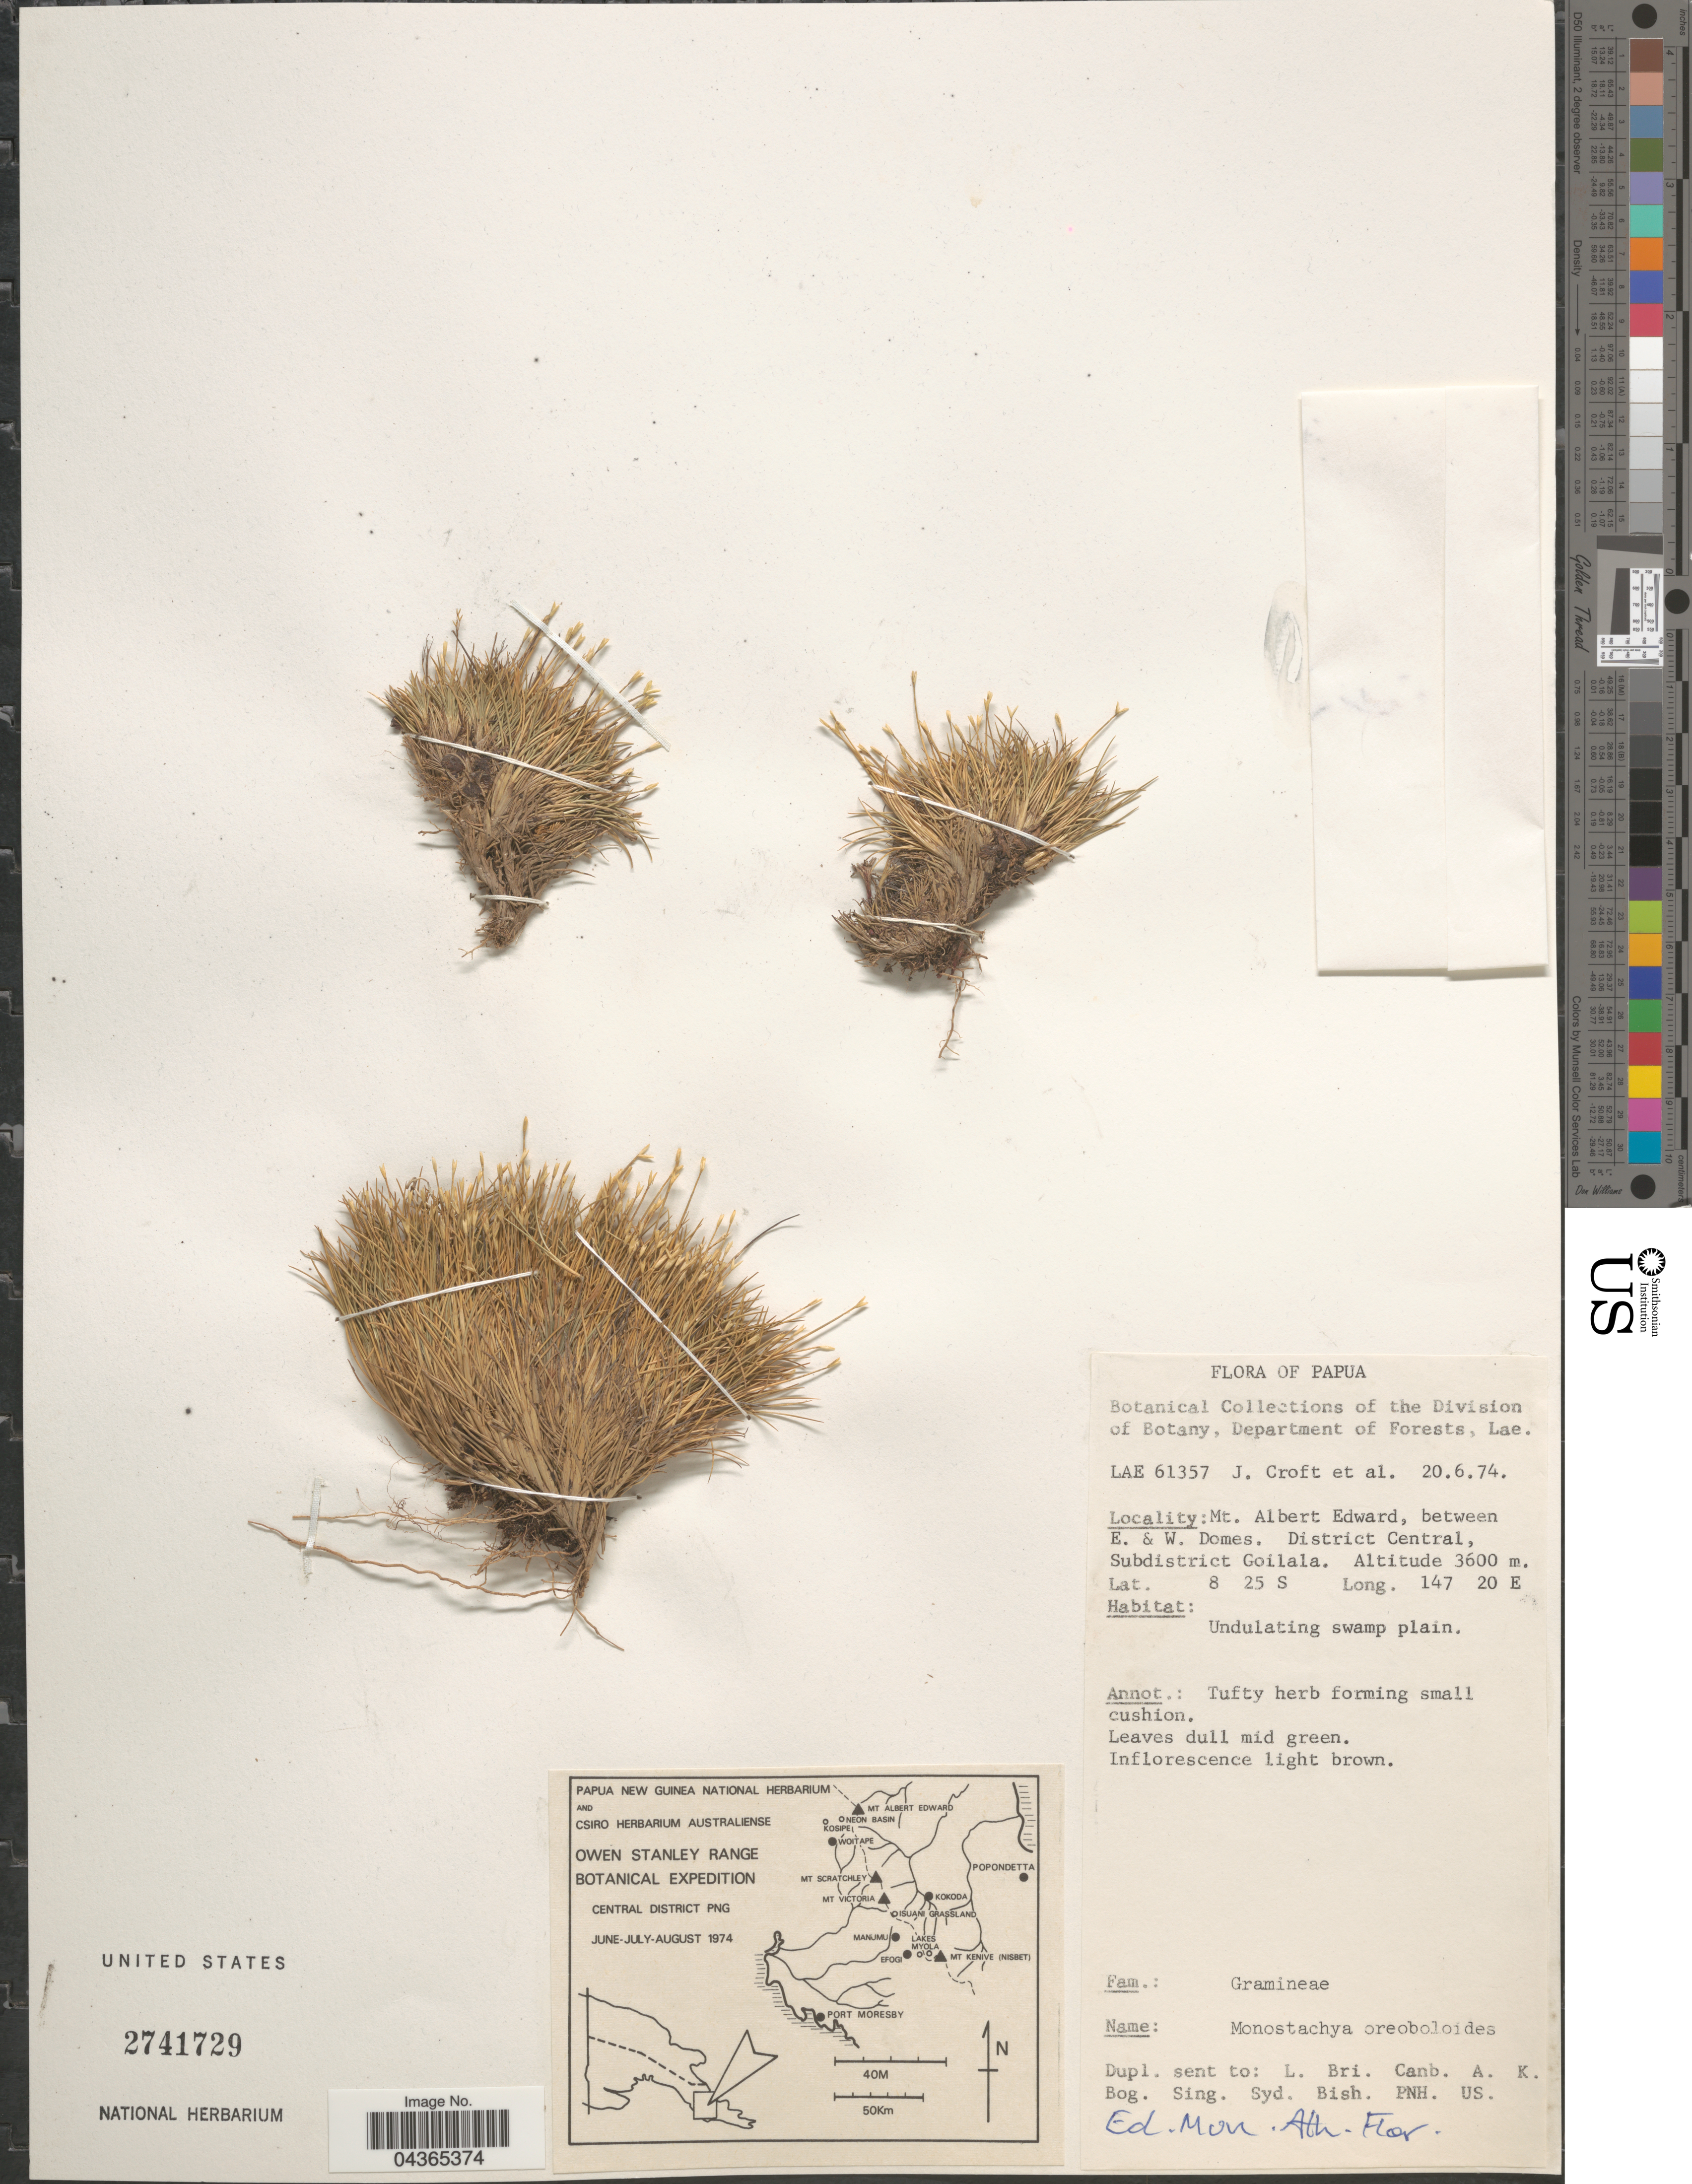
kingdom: Plantae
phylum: Tracheophyta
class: Liliopsida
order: Poales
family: Poaceae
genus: Rytidosperma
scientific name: Rytidosperma oreoboloides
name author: (F. Muell.) H.P. Linder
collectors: J. Croft & et al.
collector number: LAE 61357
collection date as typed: Transcribed d/m/y: 20/6/74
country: Papua New Guinea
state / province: Central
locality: Papua. Mt. Albert Edward, between E. & W. Domes. District Central, Subdistrict Goilala. Owen Stanley Range Botanical Expedition.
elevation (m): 3600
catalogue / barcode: US 2741729